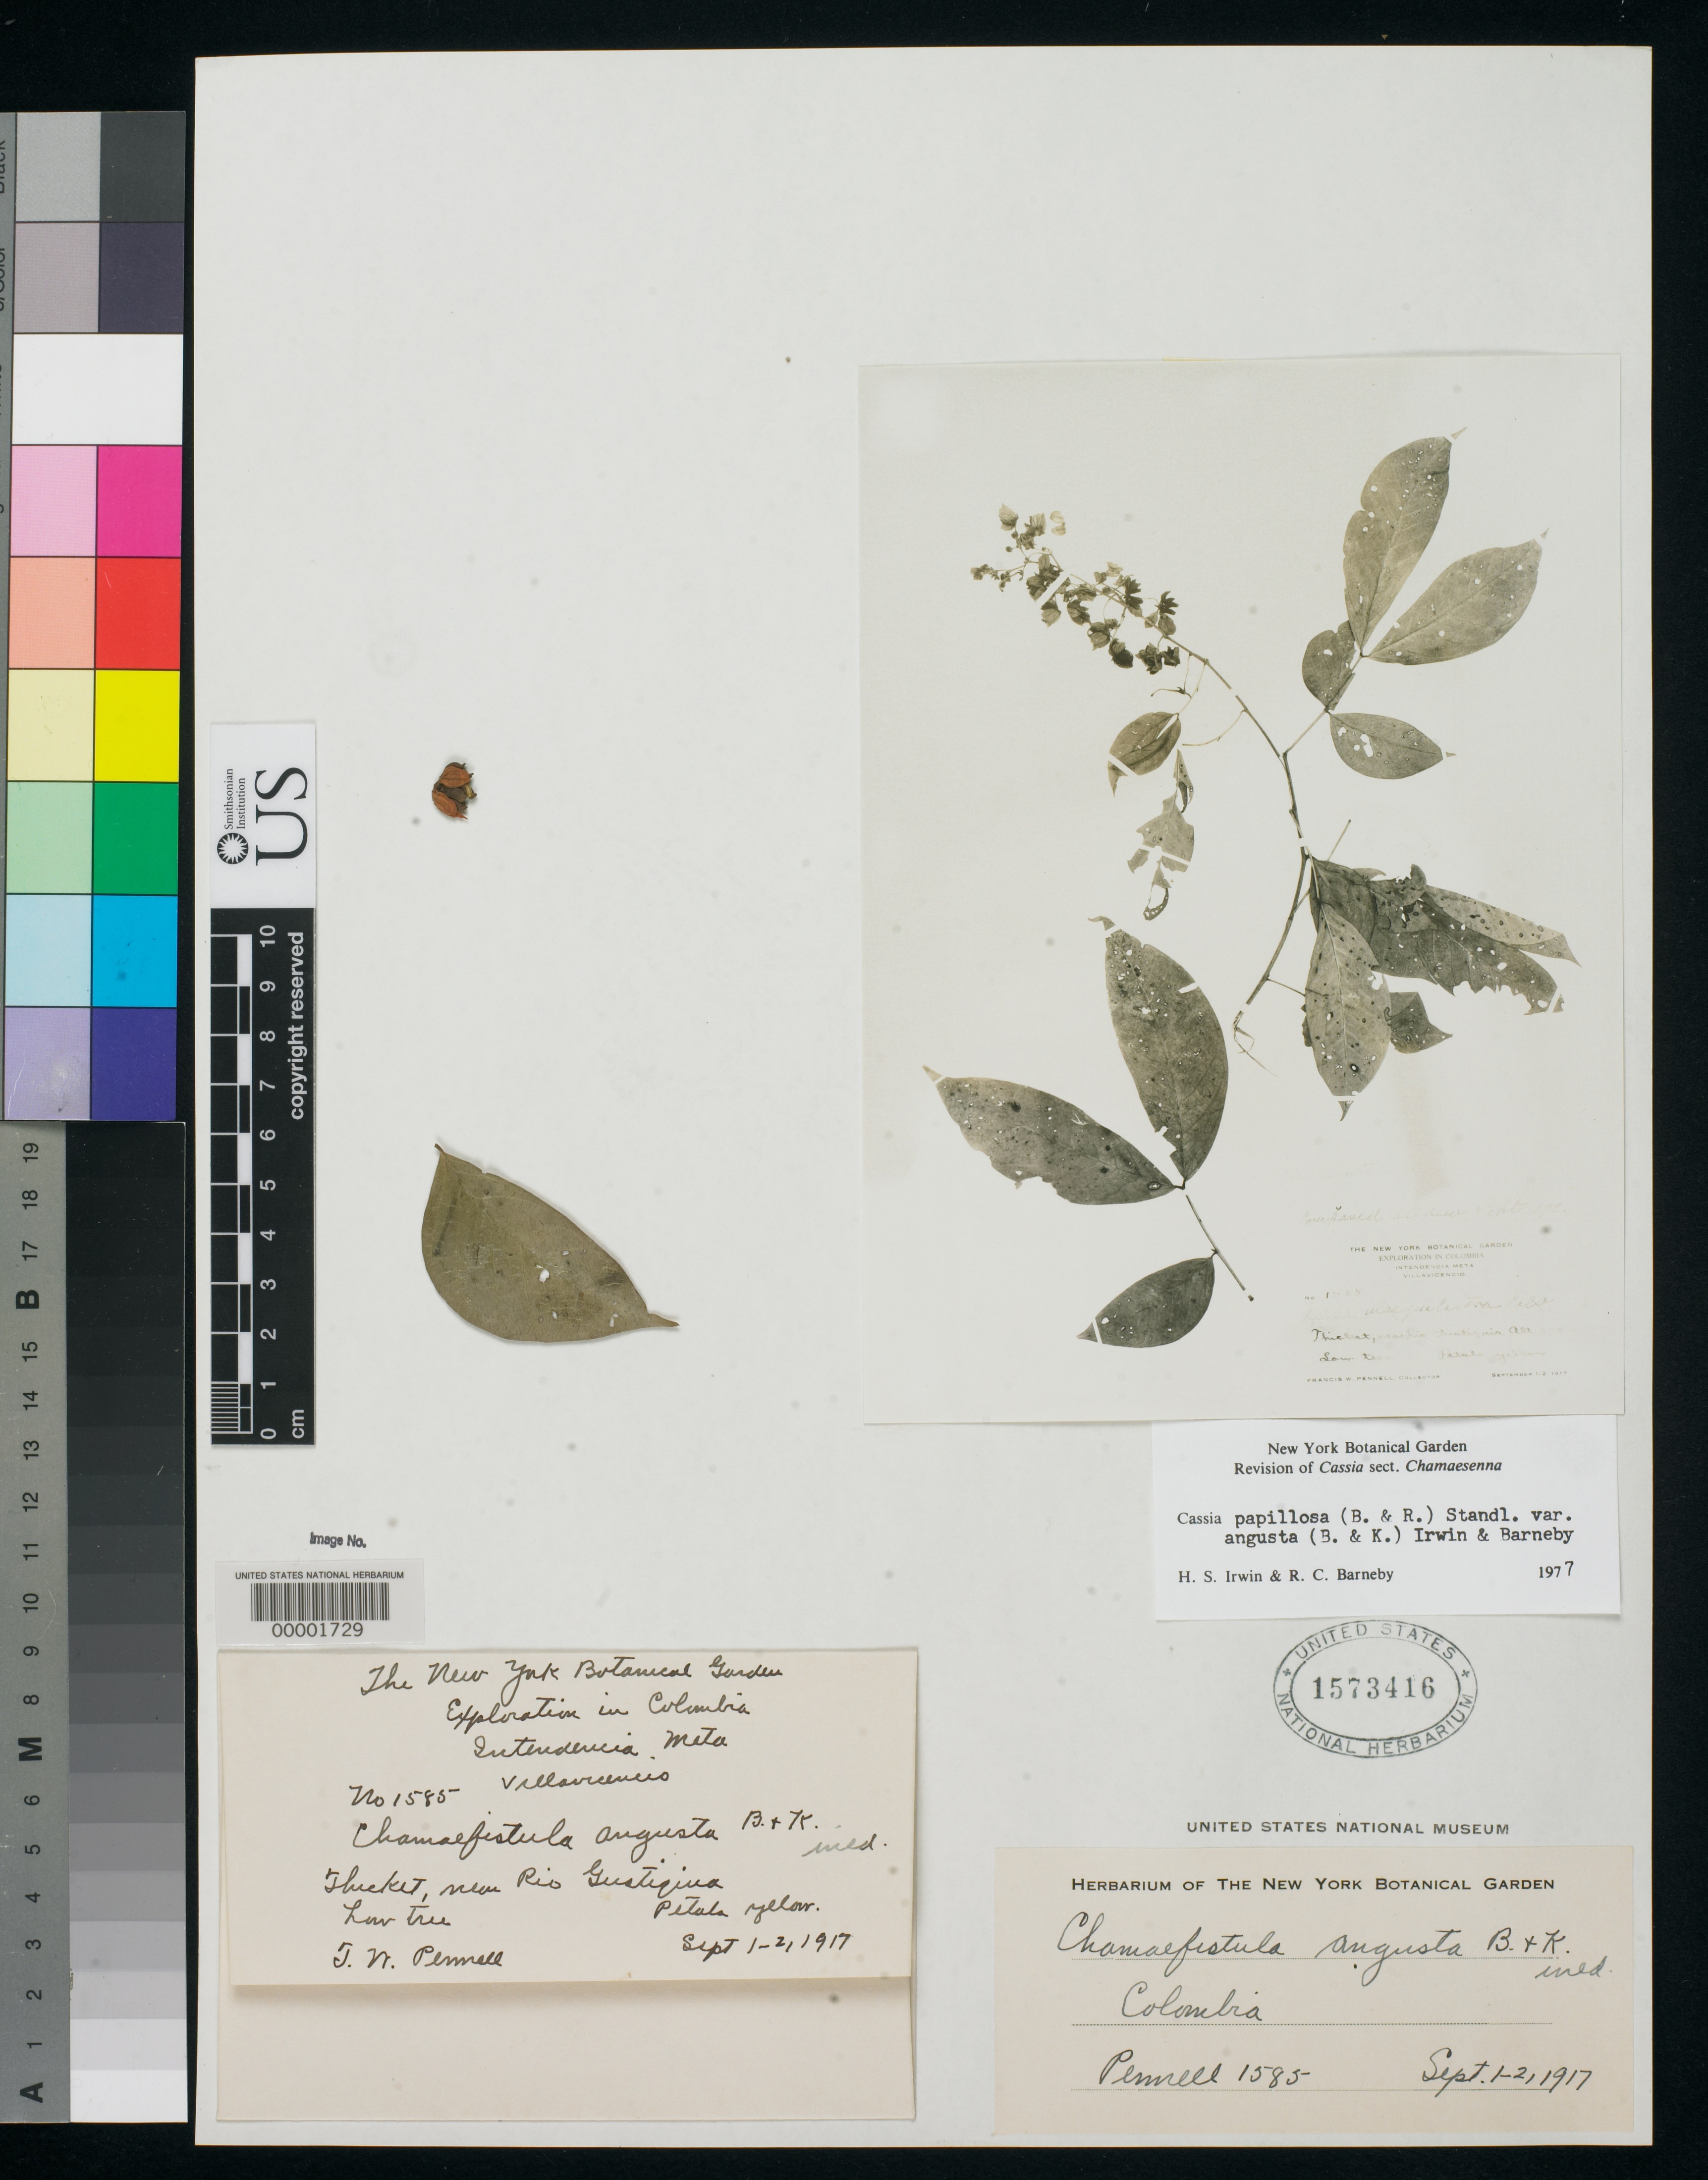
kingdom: Plantae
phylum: Tracheophyta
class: Magnoliopsida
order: Fabales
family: Fabaceae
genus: Chamaefistula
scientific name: Chamaefistula angusta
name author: Britton & Killip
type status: Isotype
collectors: F. W. Pennell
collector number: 1585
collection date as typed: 01 Sep 1917 to 02 Sep 1917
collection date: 1917-09-01/1917-09-02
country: Colombia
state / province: Meta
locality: Near Rio Guatiquia, Villa Vicencia.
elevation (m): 500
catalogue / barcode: US 1573416